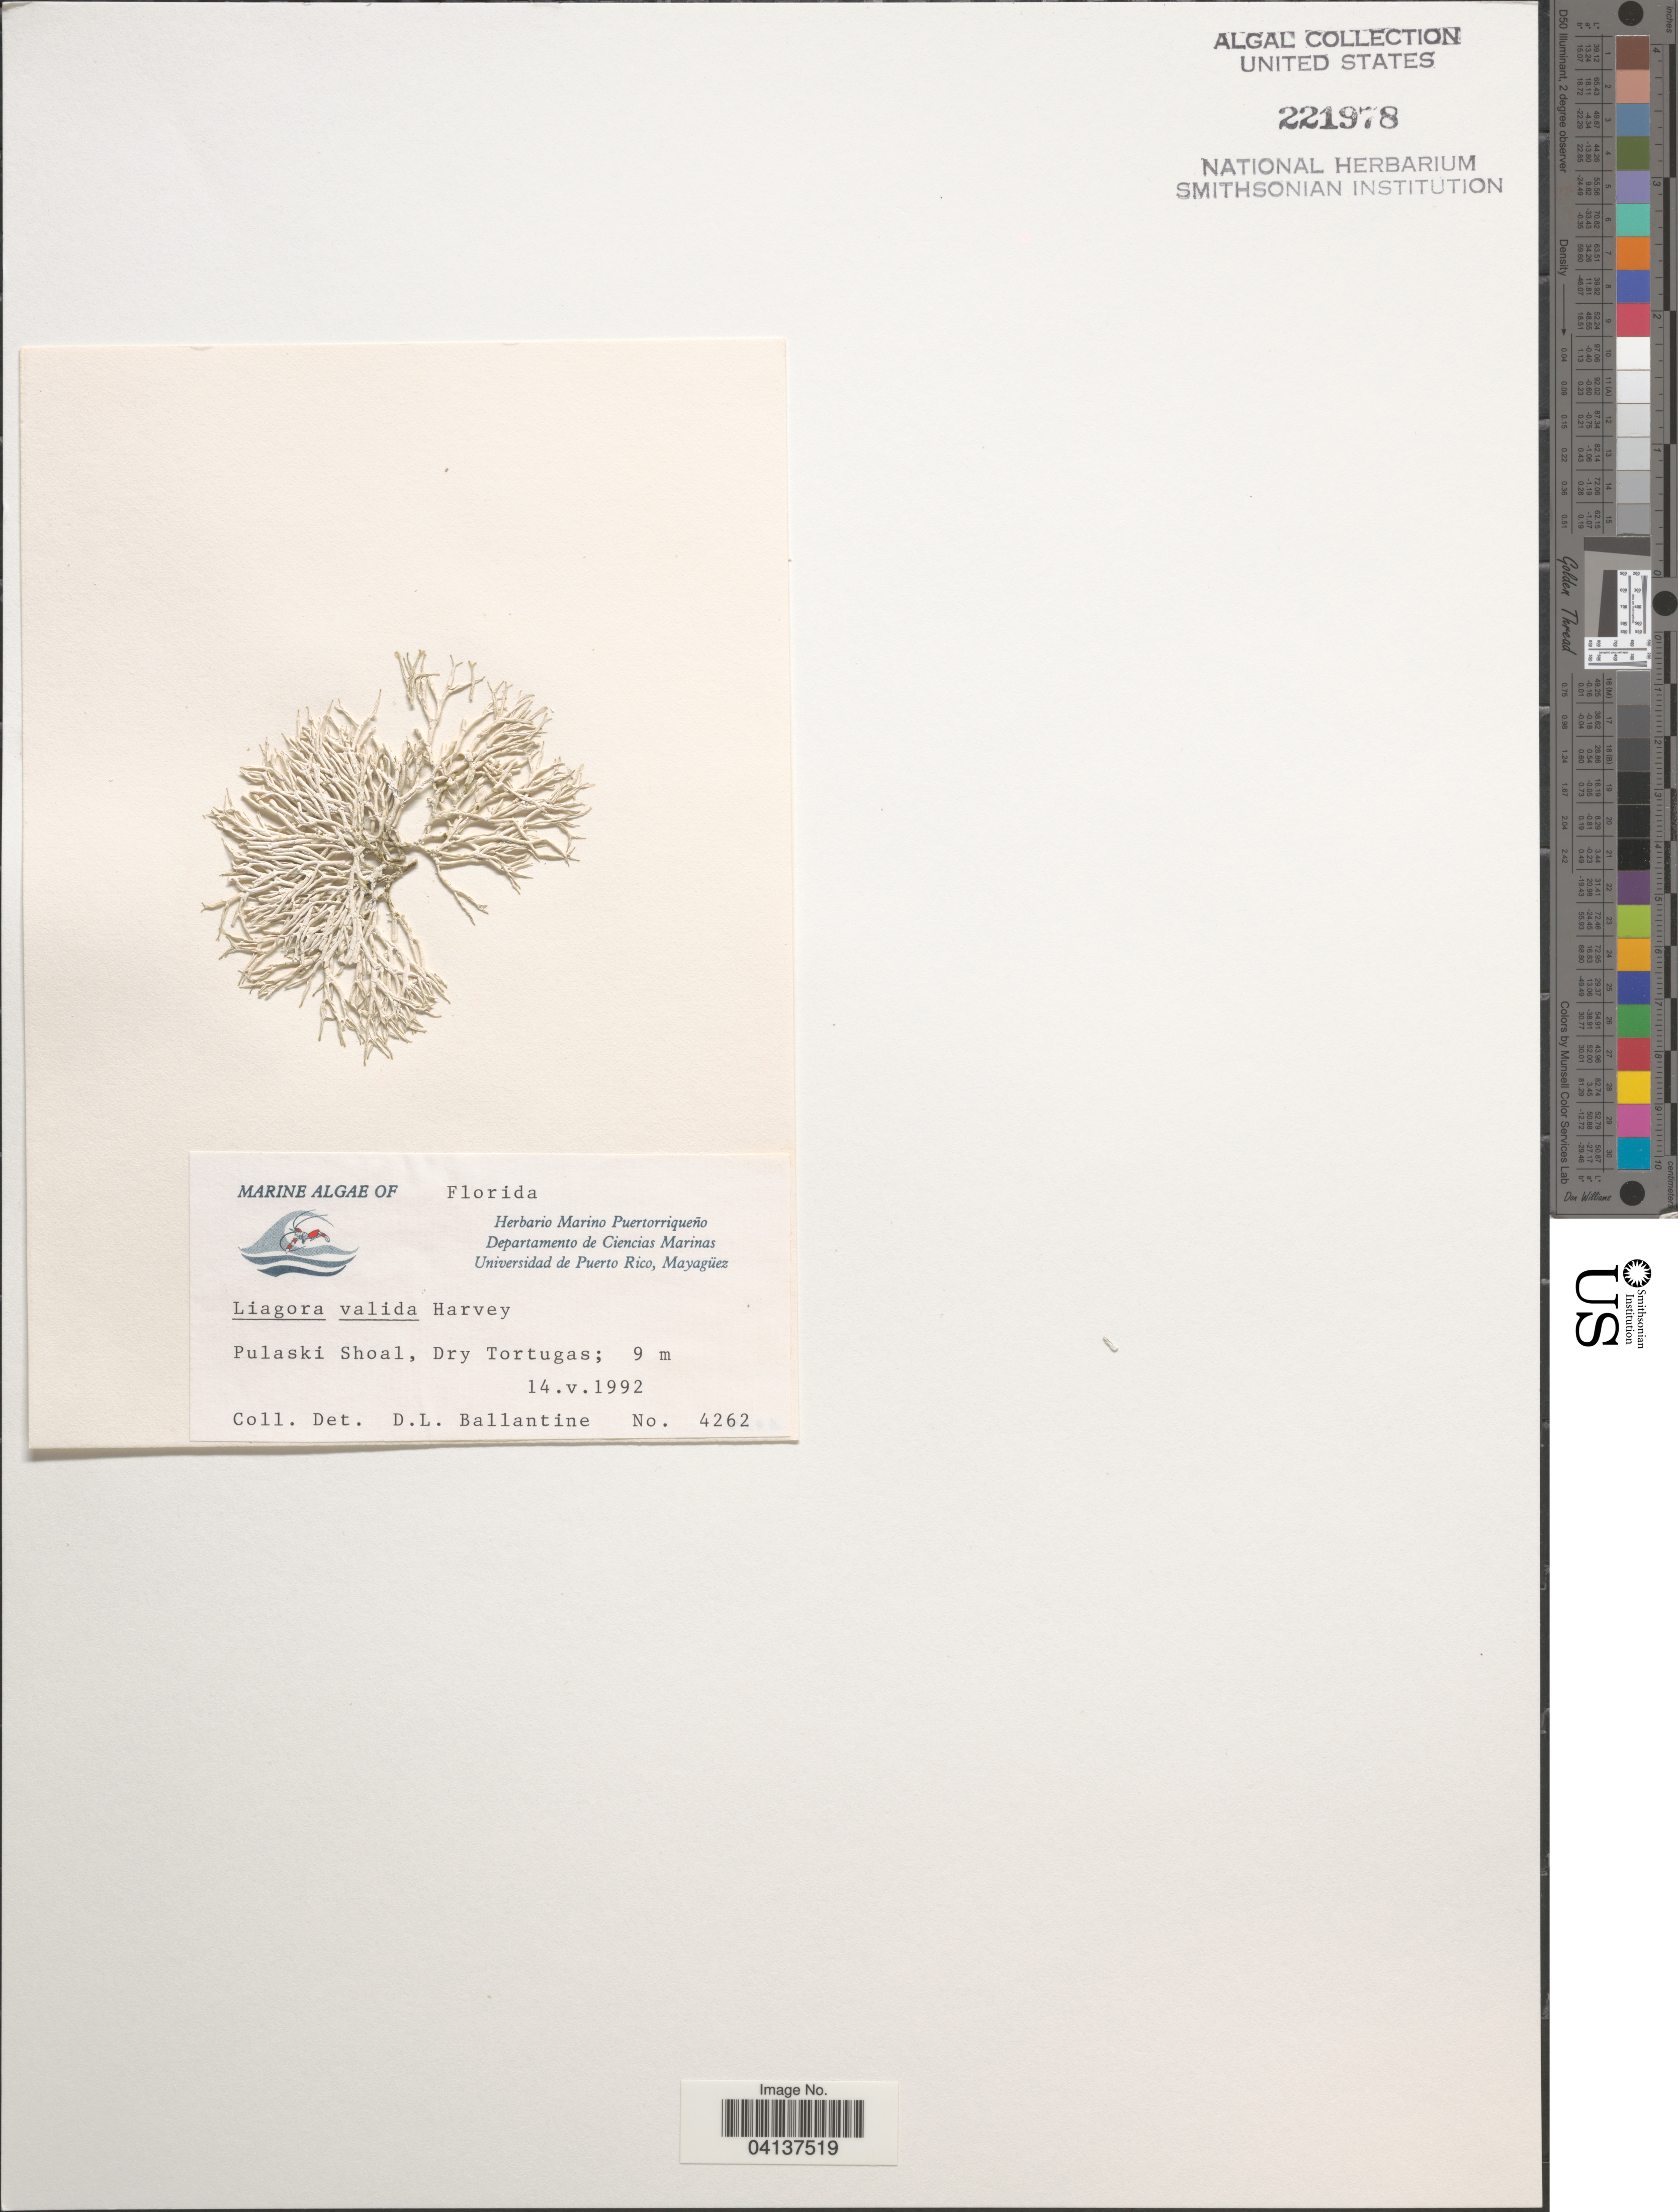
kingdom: Plantae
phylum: Rhodophyta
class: Florideophyceae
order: Nemaliales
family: Liagoraceae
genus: Titanophycus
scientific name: Titanophycus validus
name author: (Harv.) Huisman et al.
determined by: Algae name updating Project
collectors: D.L. Ballantine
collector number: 4262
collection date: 1992-05-14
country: United States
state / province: Florida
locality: Pulaski Shoal, Dry Tortugas.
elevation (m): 9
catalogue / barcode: US 221978